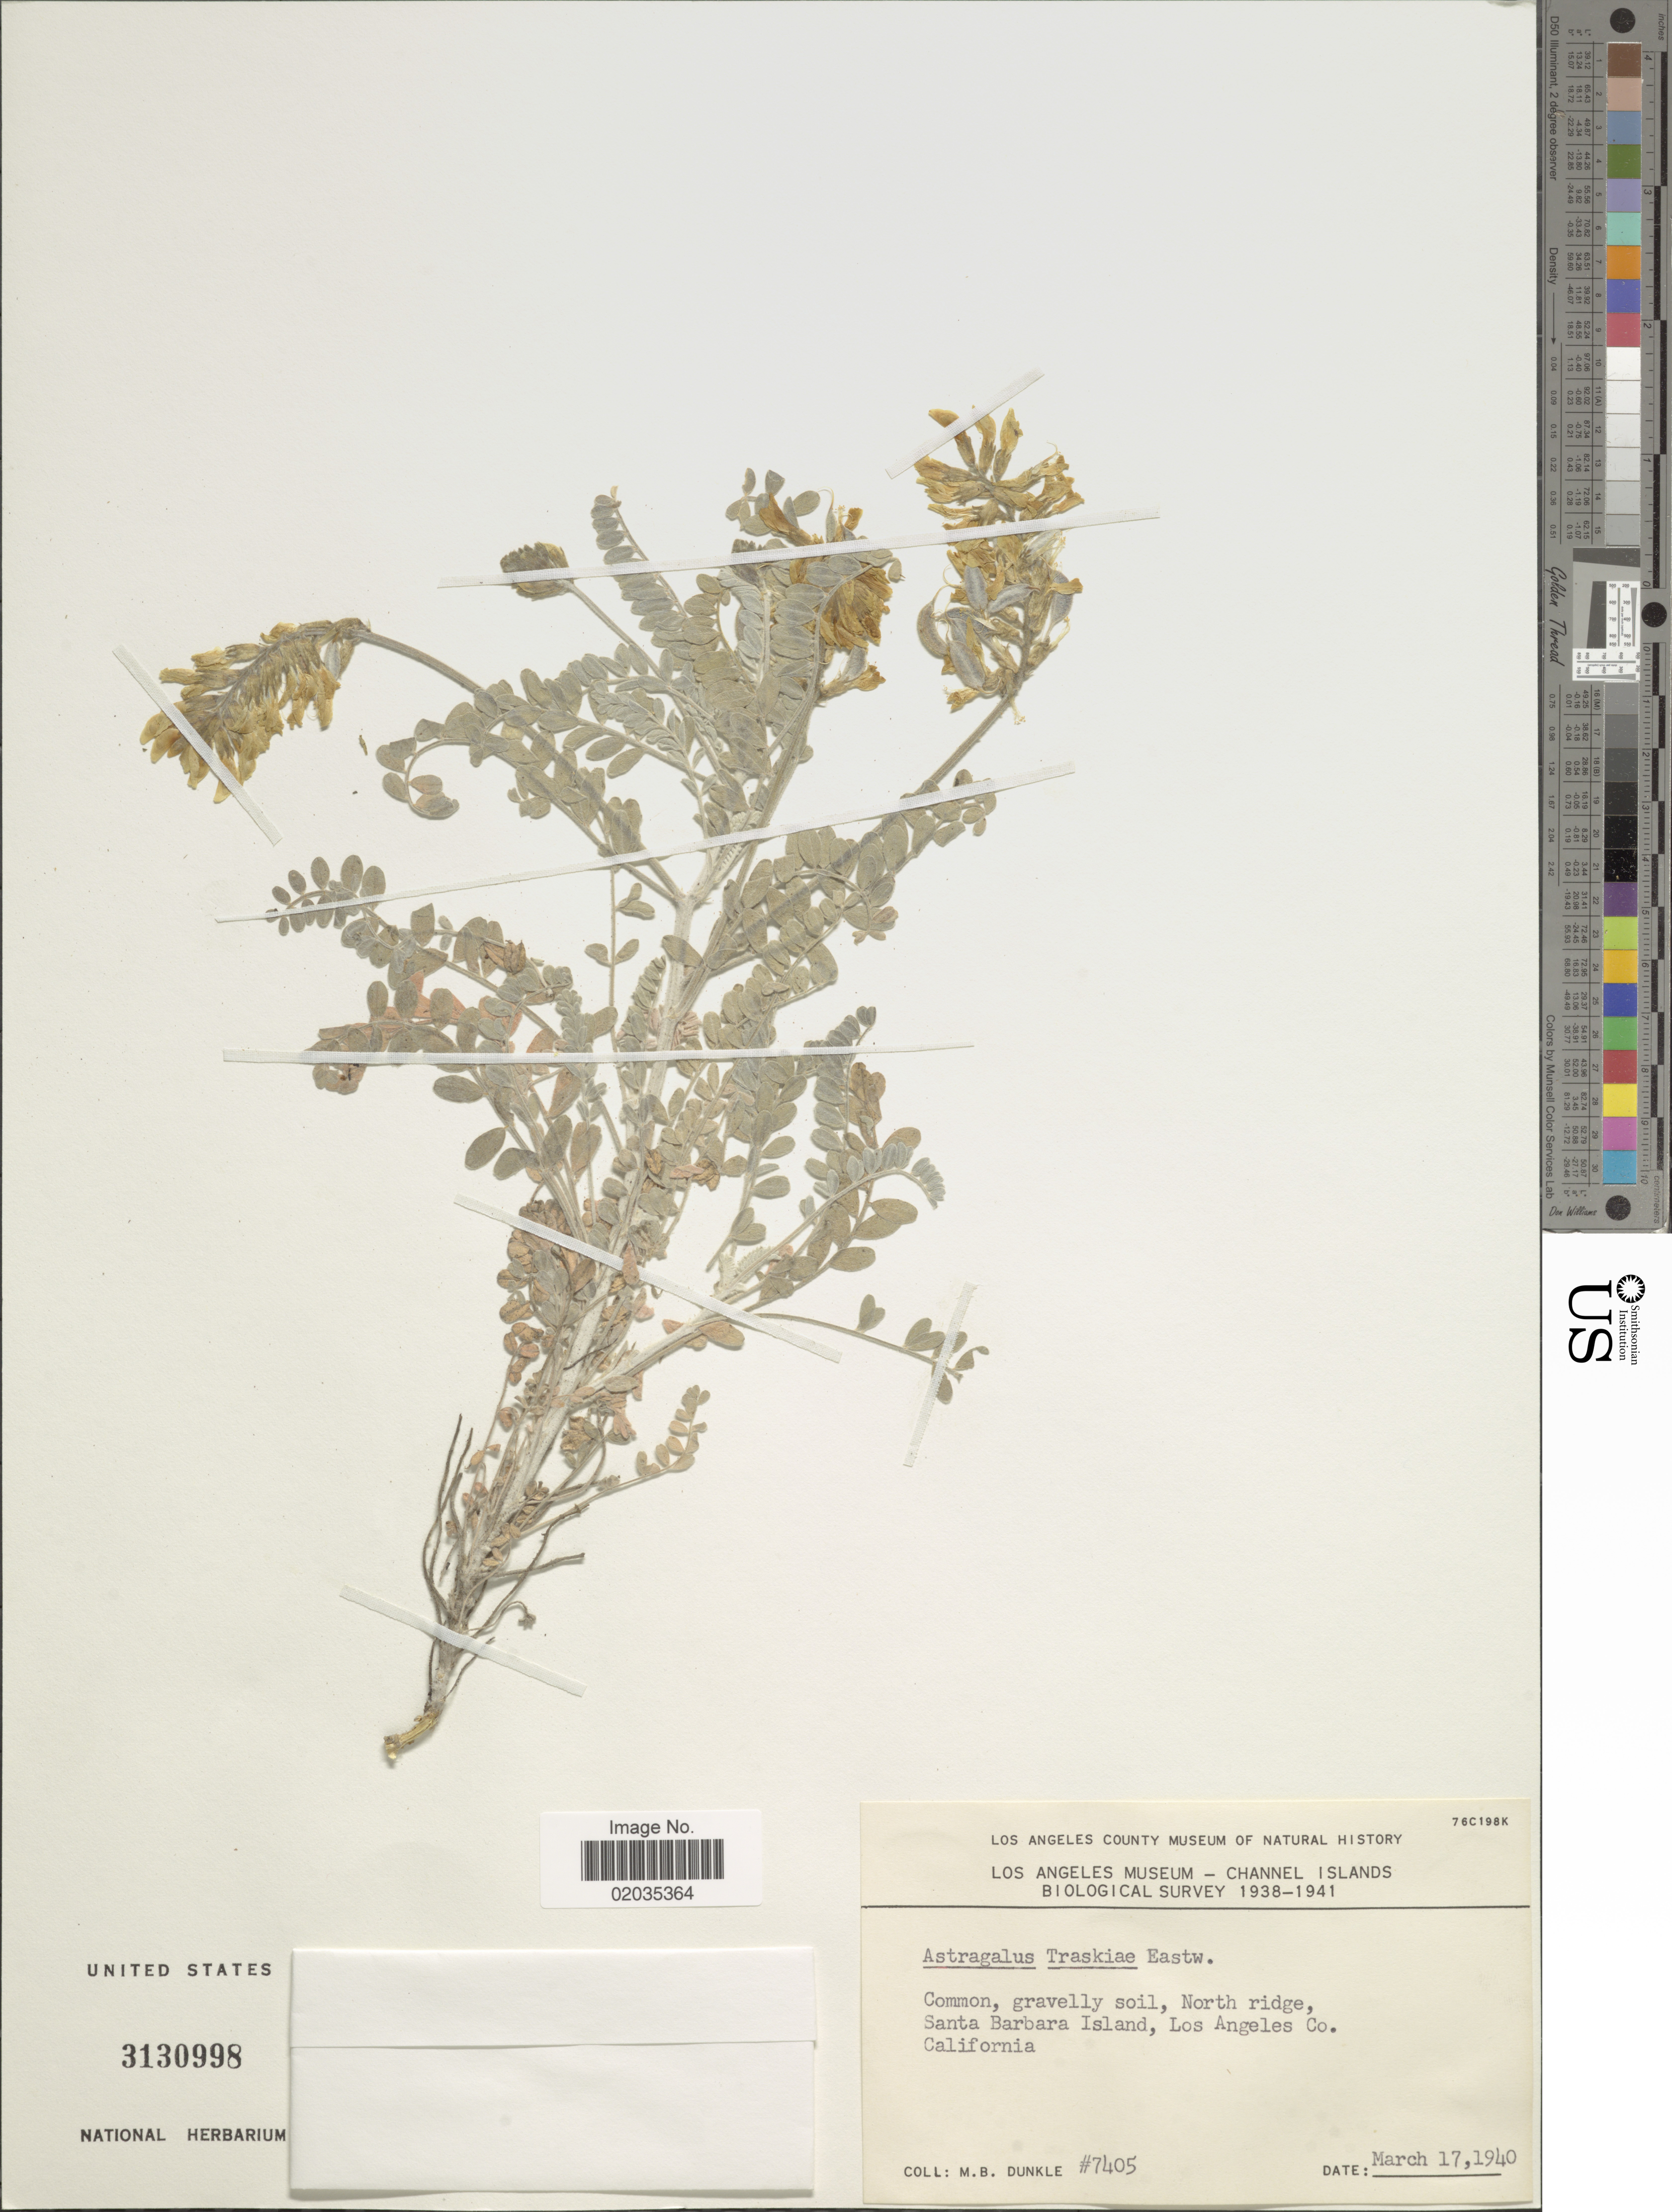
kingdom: Plantae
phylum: Tracheophyta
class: Magnoliopsida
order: Fabales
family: Fabaceae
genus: Astragalus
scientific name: Astragalus traskiae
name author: Eastw.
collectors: M. Dunkle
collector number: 7405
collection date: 1940-03-17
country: United States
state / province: California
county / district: Los Angeles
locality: North ridge, Santa Barbara Island, Los Angeles Co. Channel Islands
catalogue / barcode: US 3130998